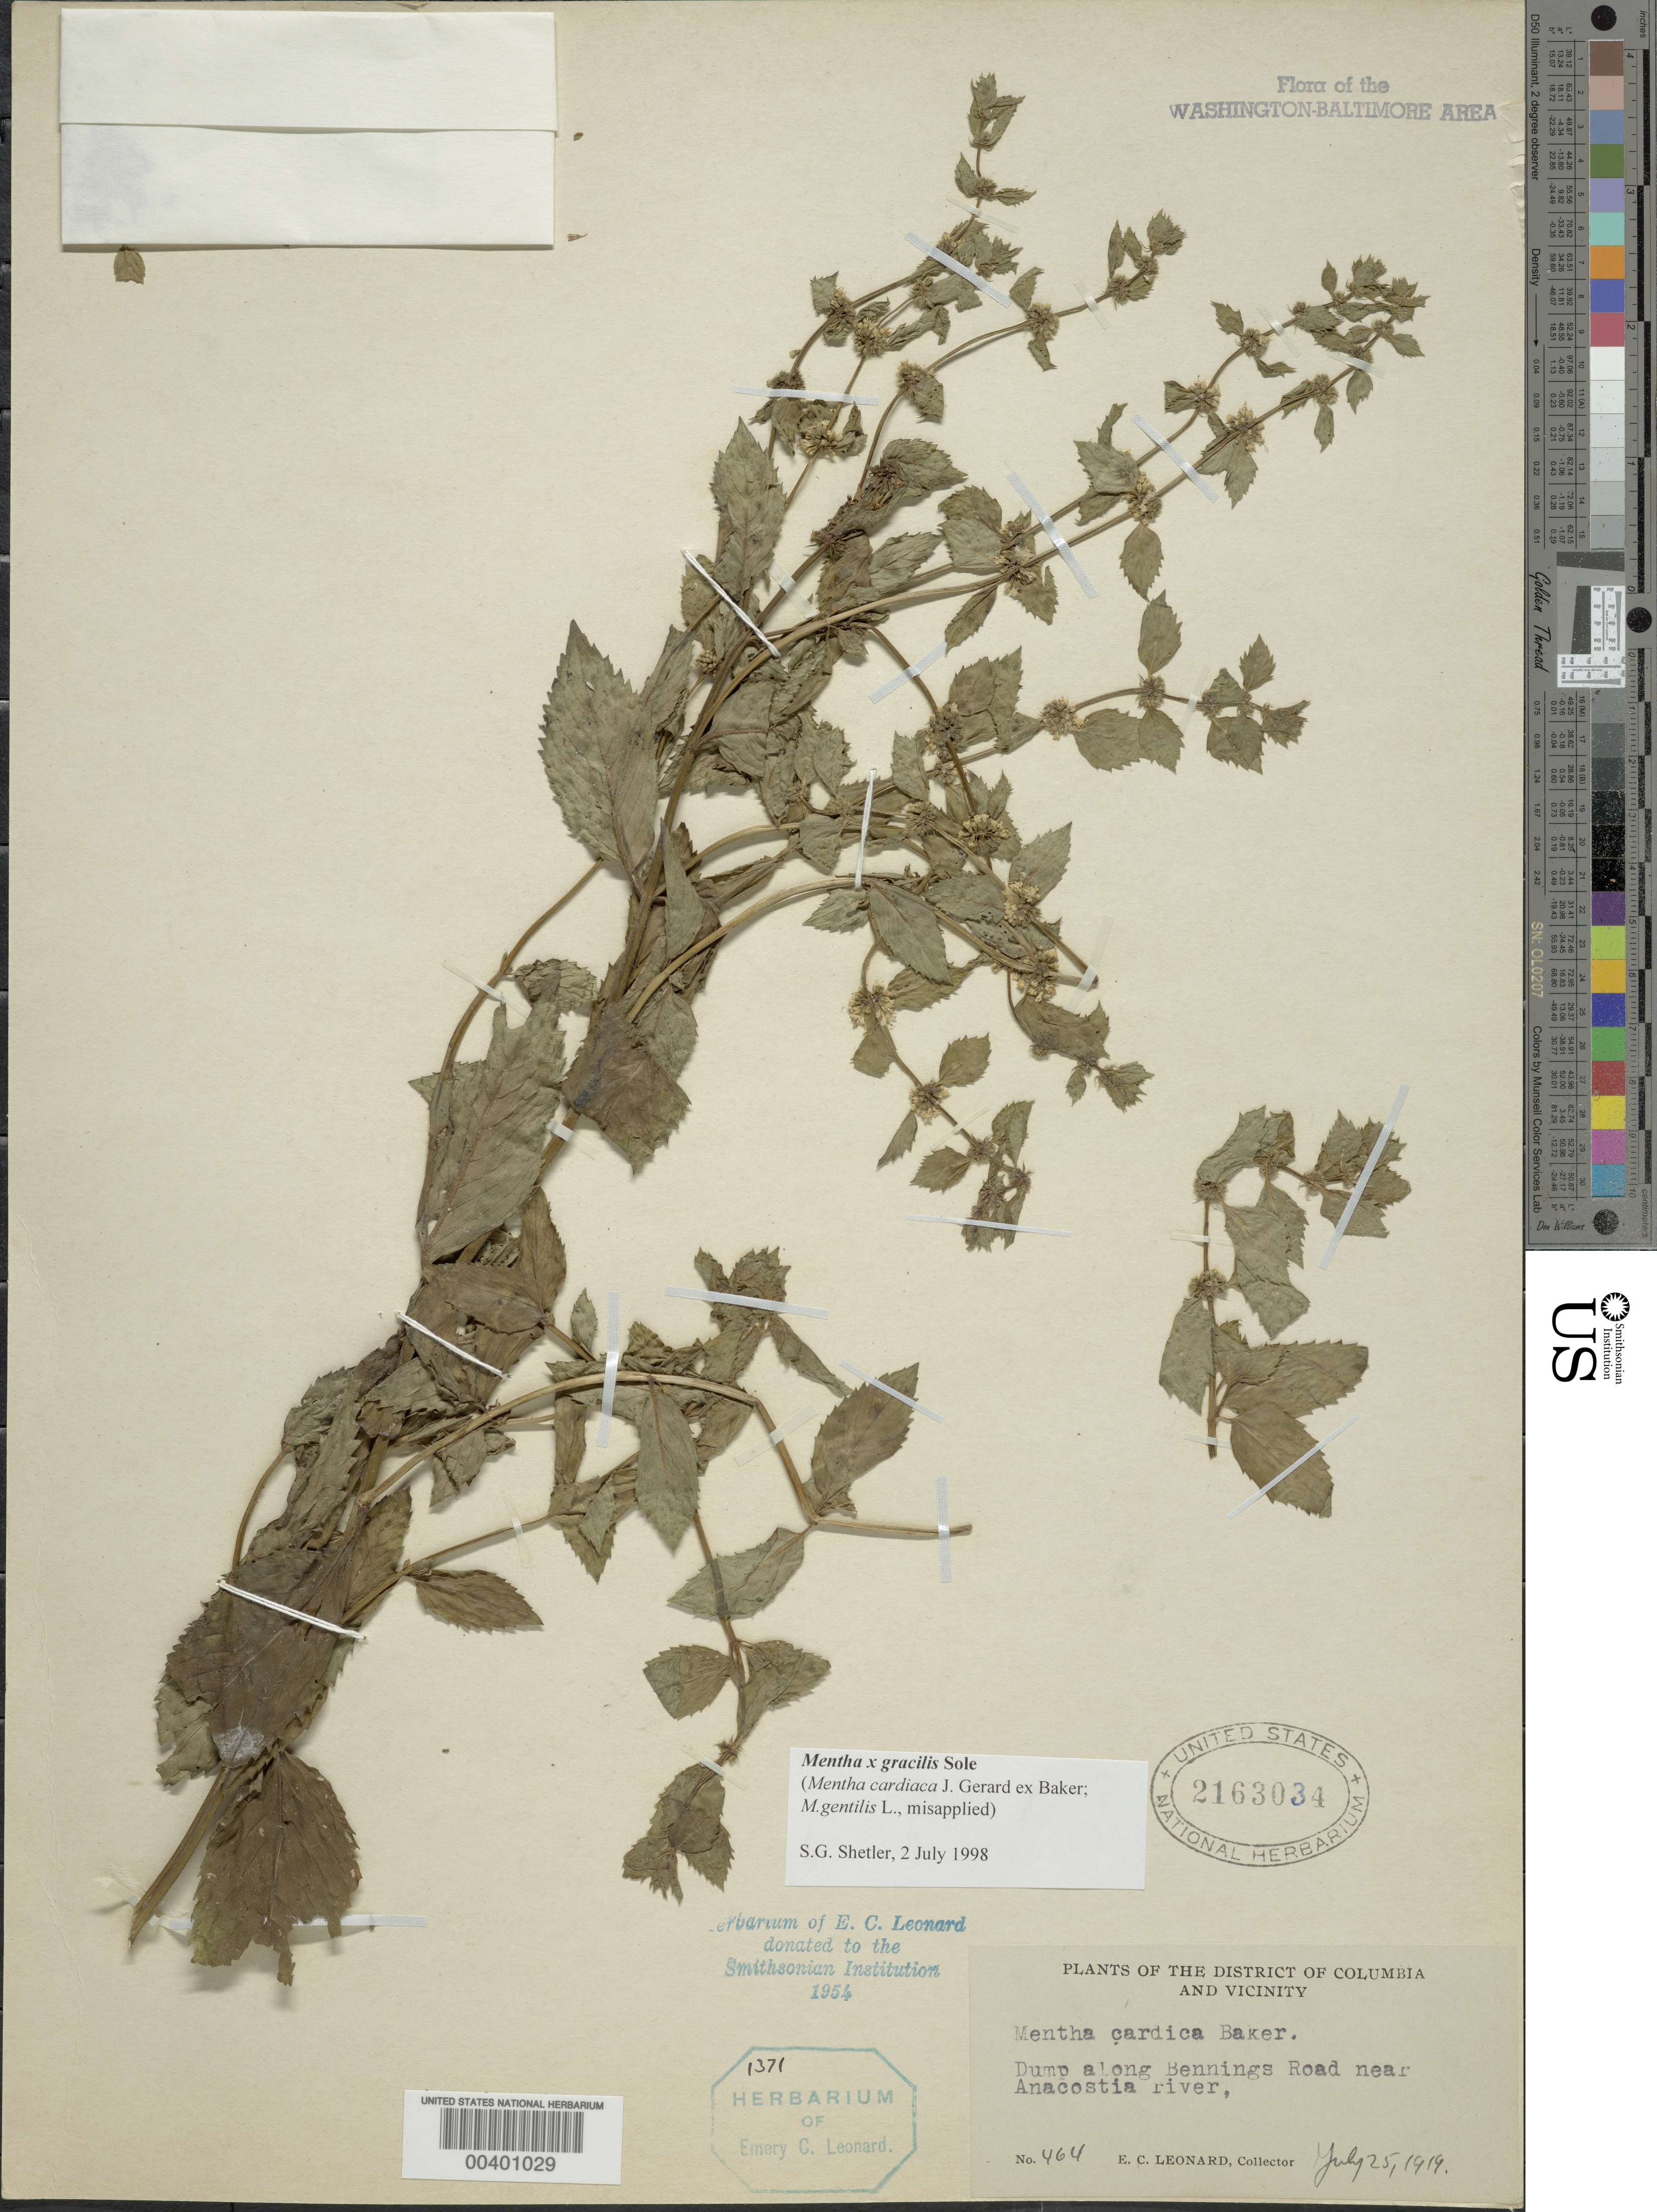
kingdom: Plantae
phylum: Tracheophyta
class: Magnoliopsida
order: Lamiales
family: Lamiaceae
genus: Mentha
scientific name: Mentha x gracilis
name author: Sole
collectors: E. C. Leonard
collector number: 464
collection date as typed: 25 Jul 1919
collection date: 1919-07-25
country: United States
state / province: District of Columbia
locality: Dump along Bennings Road near Anacostia River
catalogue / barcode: US 2163034